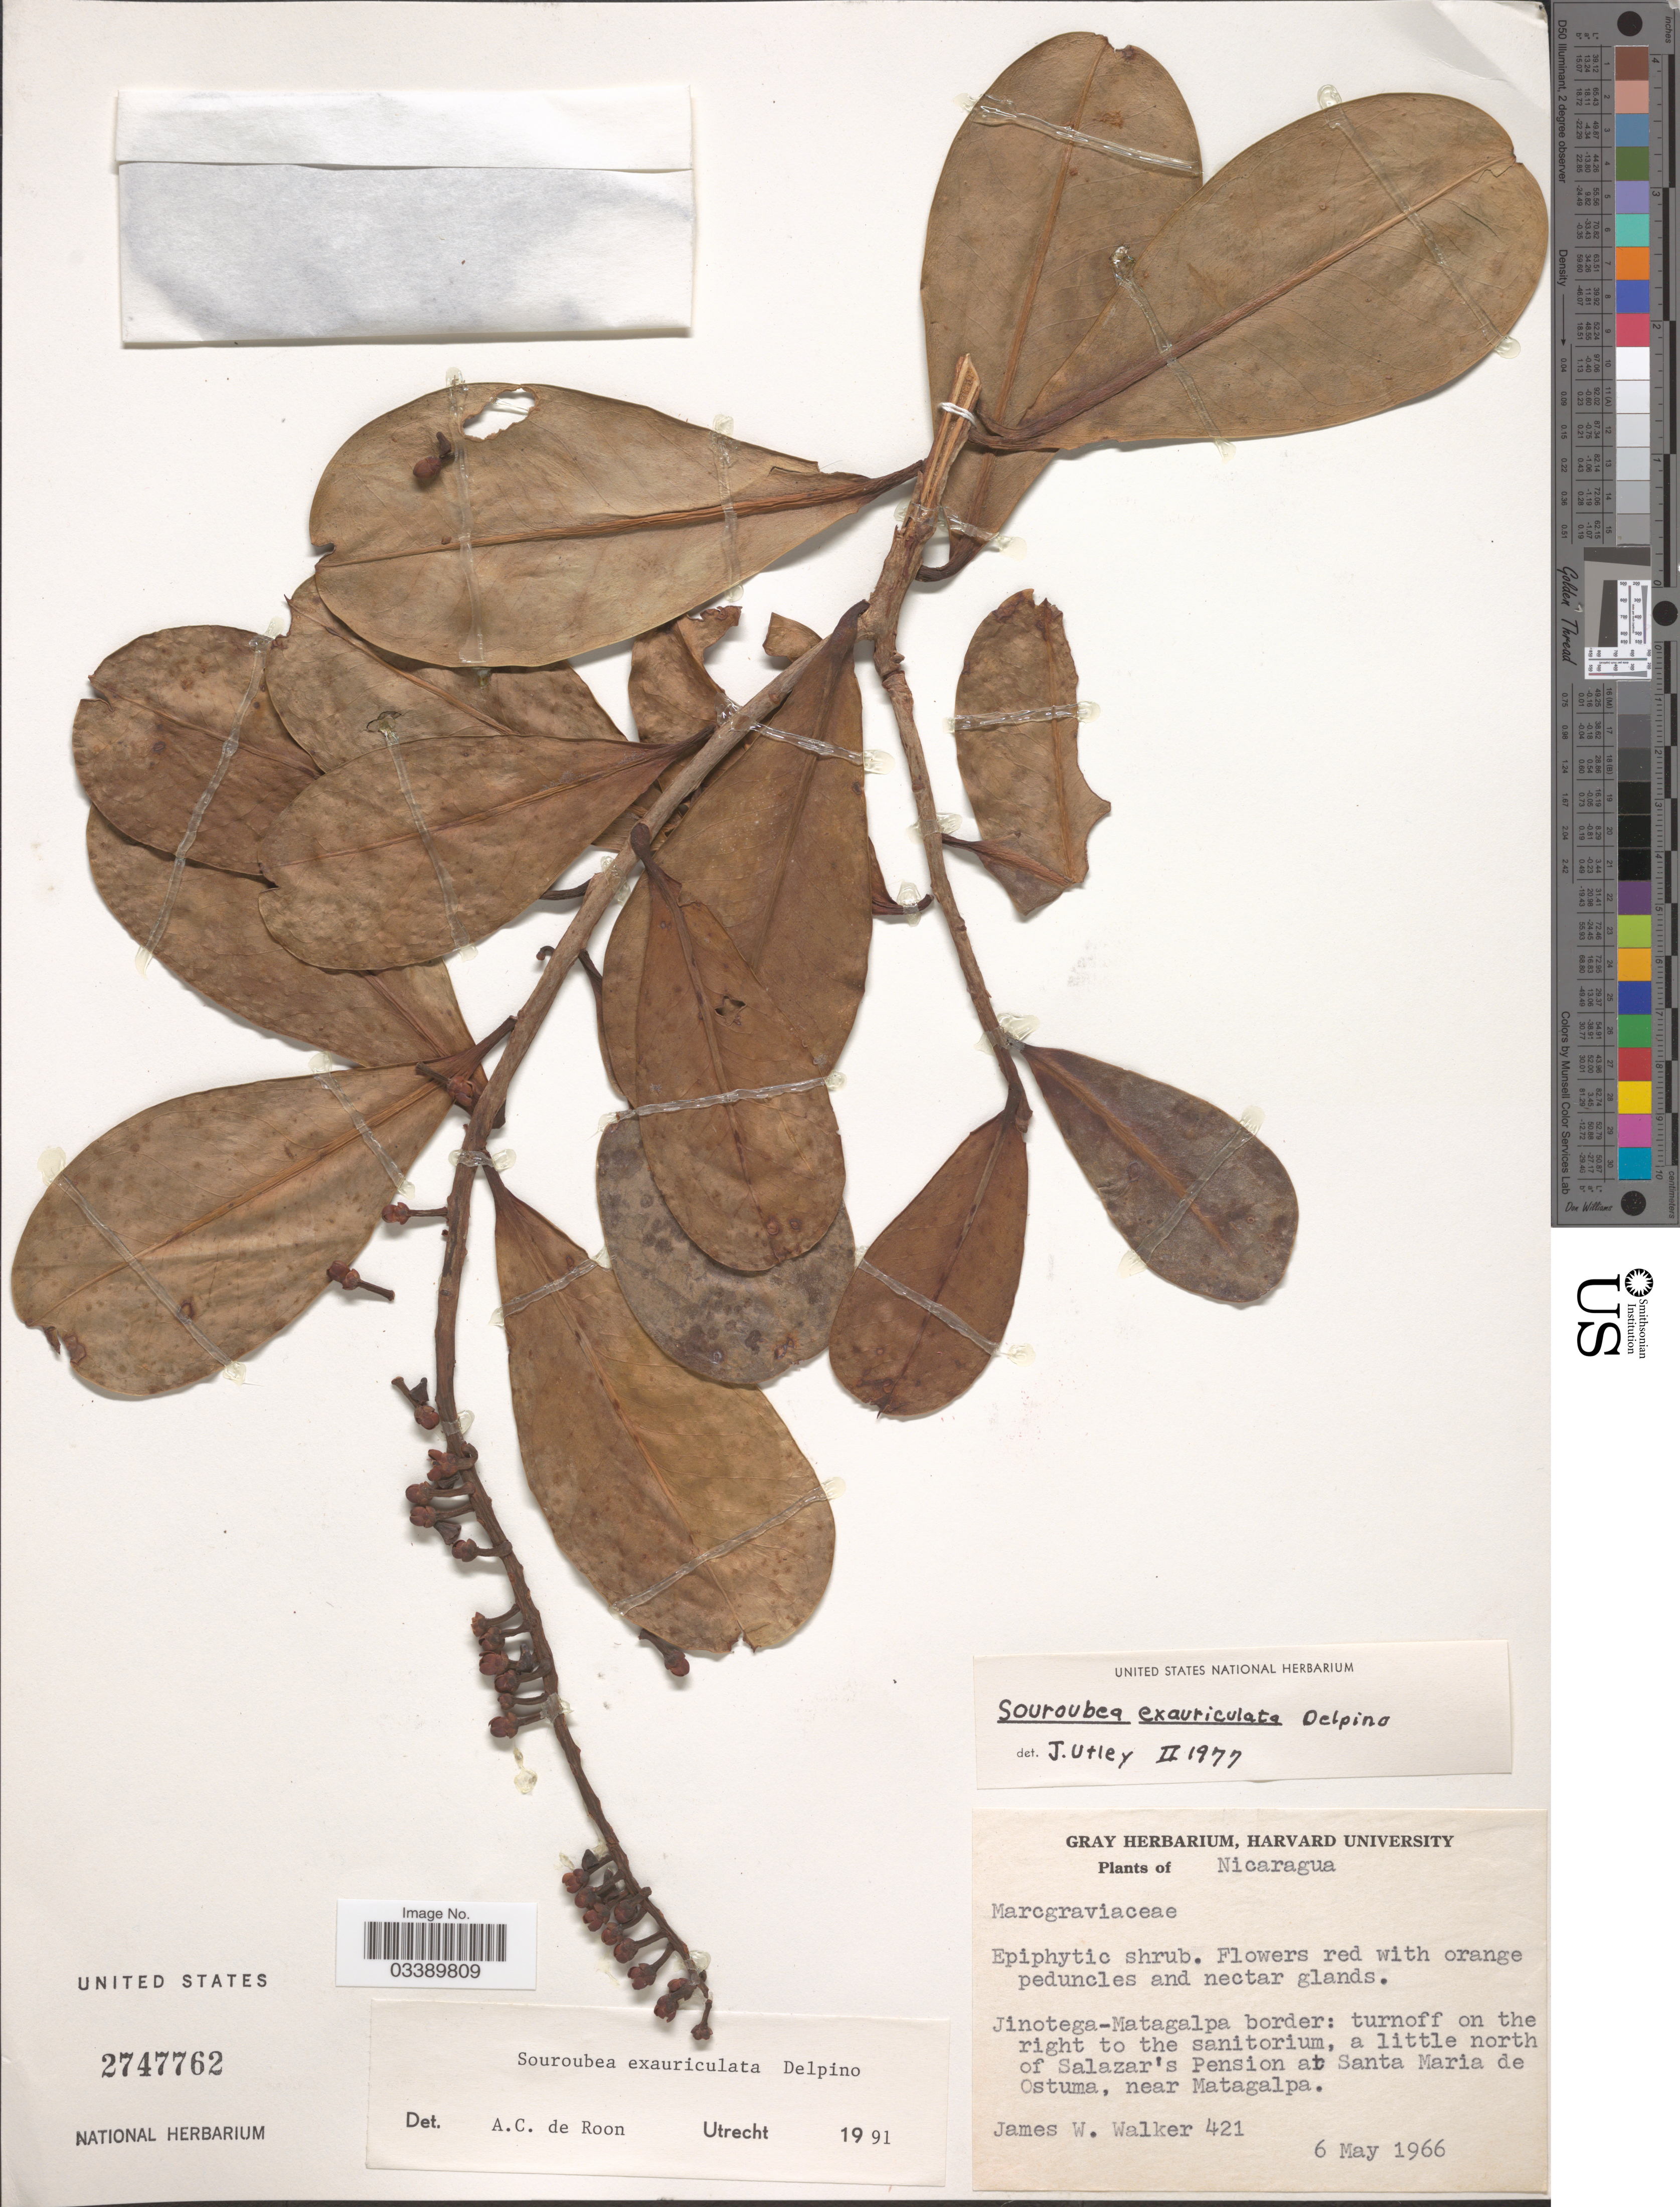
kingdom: Plantae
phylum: Tracheophyta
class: Magnoliopsida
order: Ericales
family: Marcgraviaceae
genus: Souroubea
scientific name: Souroubea exauriculata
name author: Delpino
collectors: J. W. Walker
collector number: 421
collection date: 1966-05-06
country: Nicaragua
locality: Jinotega-Matagalpa border: turnoff on the right to the sanitorium, a little north of Salazar's Pension at Santa Maria de Ostuma, near Matagalpa.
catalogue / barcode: US 2747762